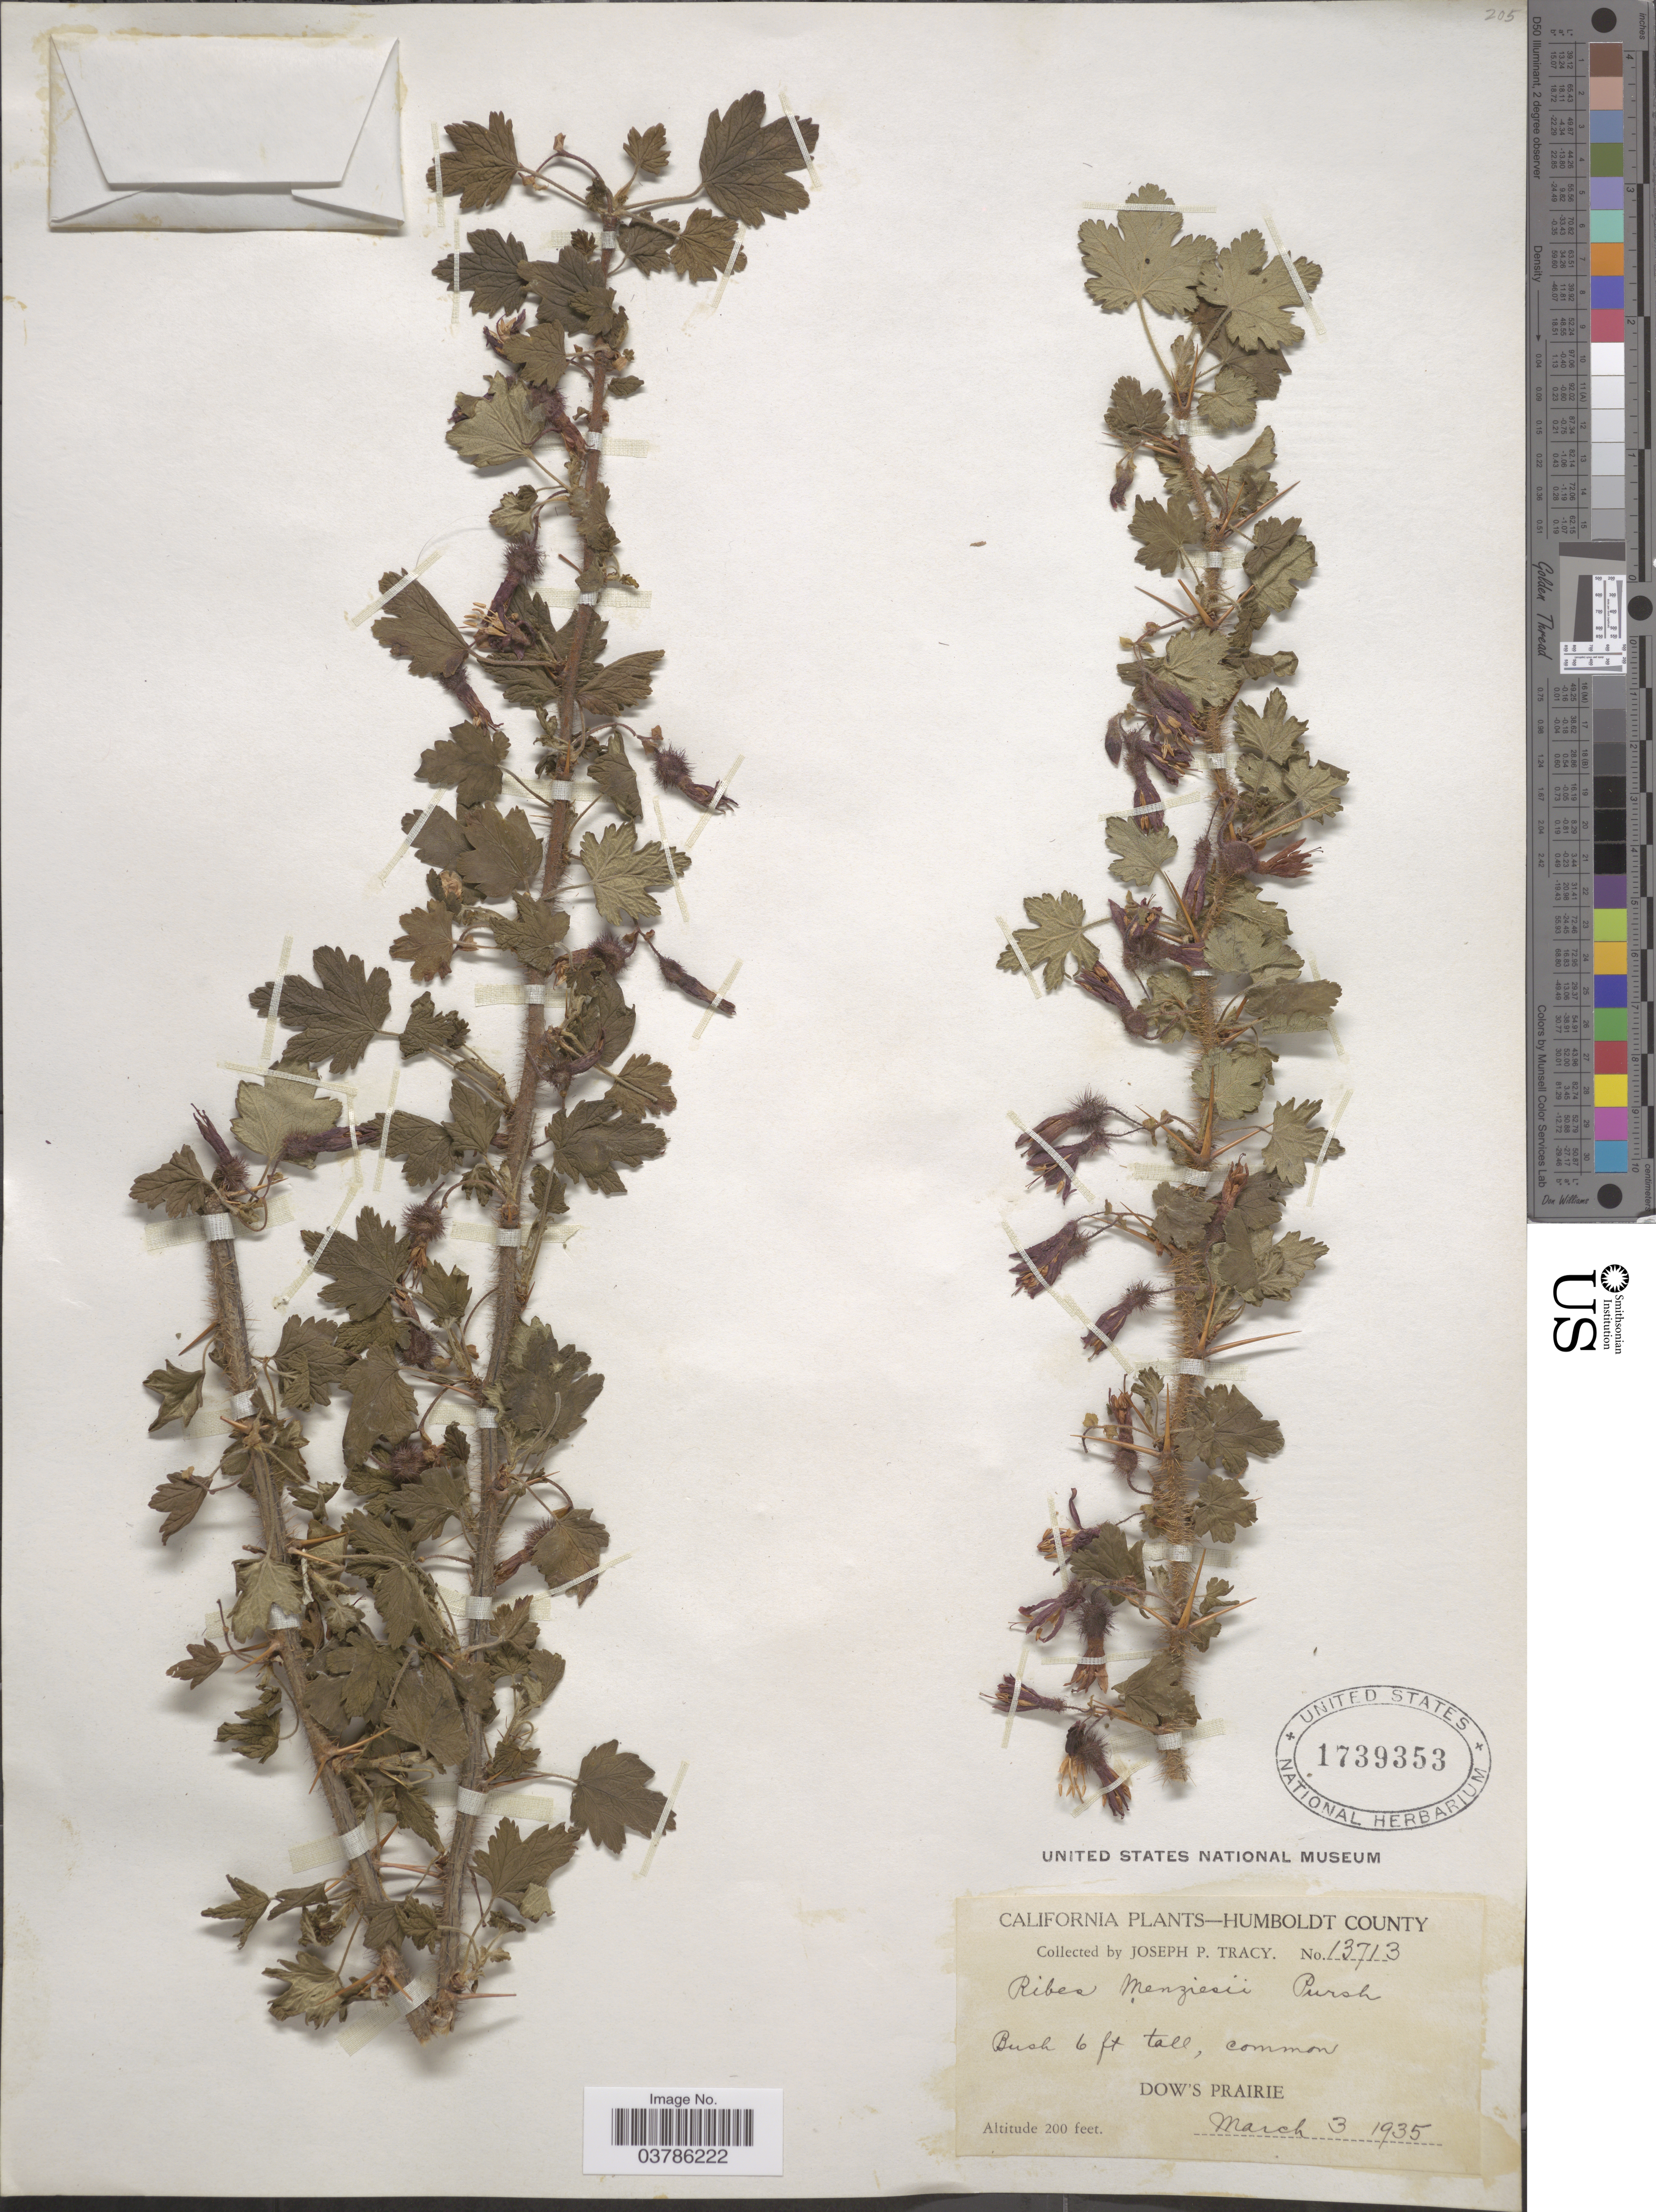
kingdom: Plantae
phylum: Tracheophyta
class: Magnoliopsida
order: Saxifragales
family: Grossulariaceae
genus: Ribes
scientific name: Ribes menziesii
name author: Pursh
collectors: J. Tracy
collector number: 13713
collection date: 1935-03-03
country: United States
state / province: California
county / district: Humboldt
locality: Humboldt County. Dow's Prairie.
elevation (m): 61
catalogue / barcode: US 1739353